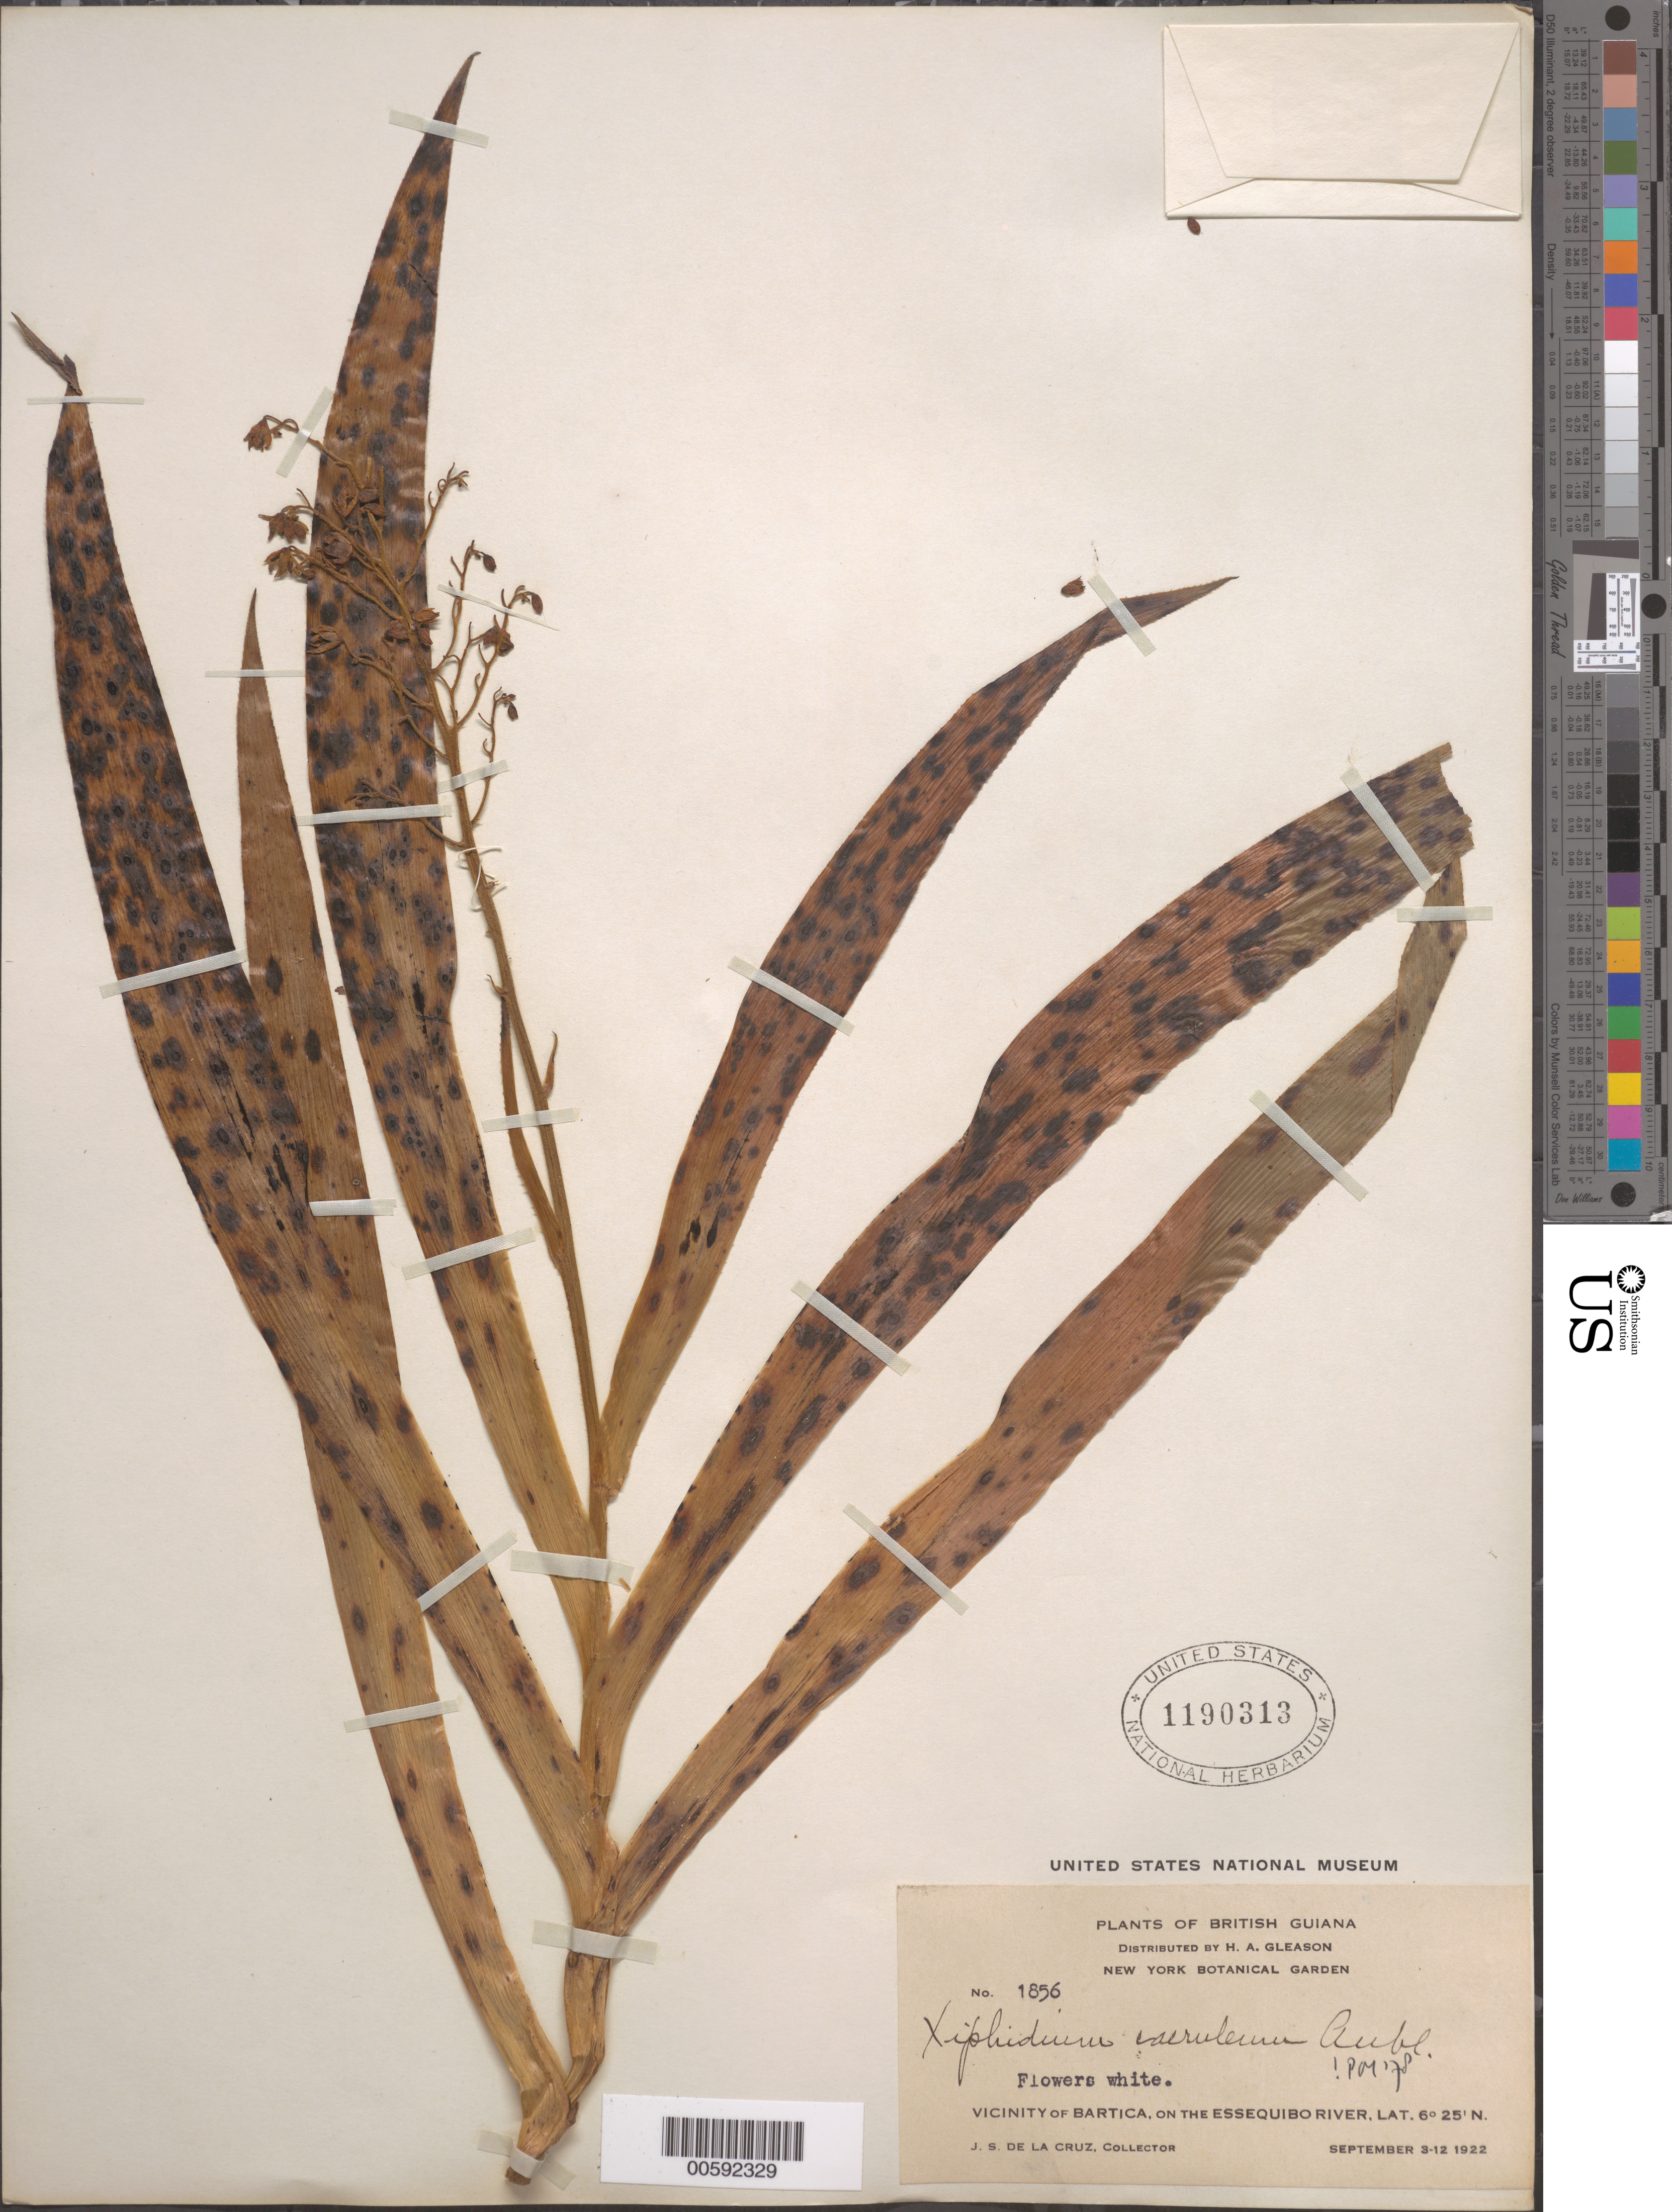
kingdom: Plantae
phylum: Tracheophyta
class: Liliopsida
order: Commelinales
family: Haemodoraceae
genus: Xiphidium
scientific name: Xiphidium caeruleum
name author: Aubl.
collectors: J. S. de la Cruz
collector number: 1856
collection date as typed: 03 Sep 1922 to 12 Sep 1922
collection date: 1922-09-03/1922-09-12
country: Guyana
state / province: Essequibo Isl-W. Demerara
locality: Bartica, on the Essequibo River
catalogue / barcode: US 1190313